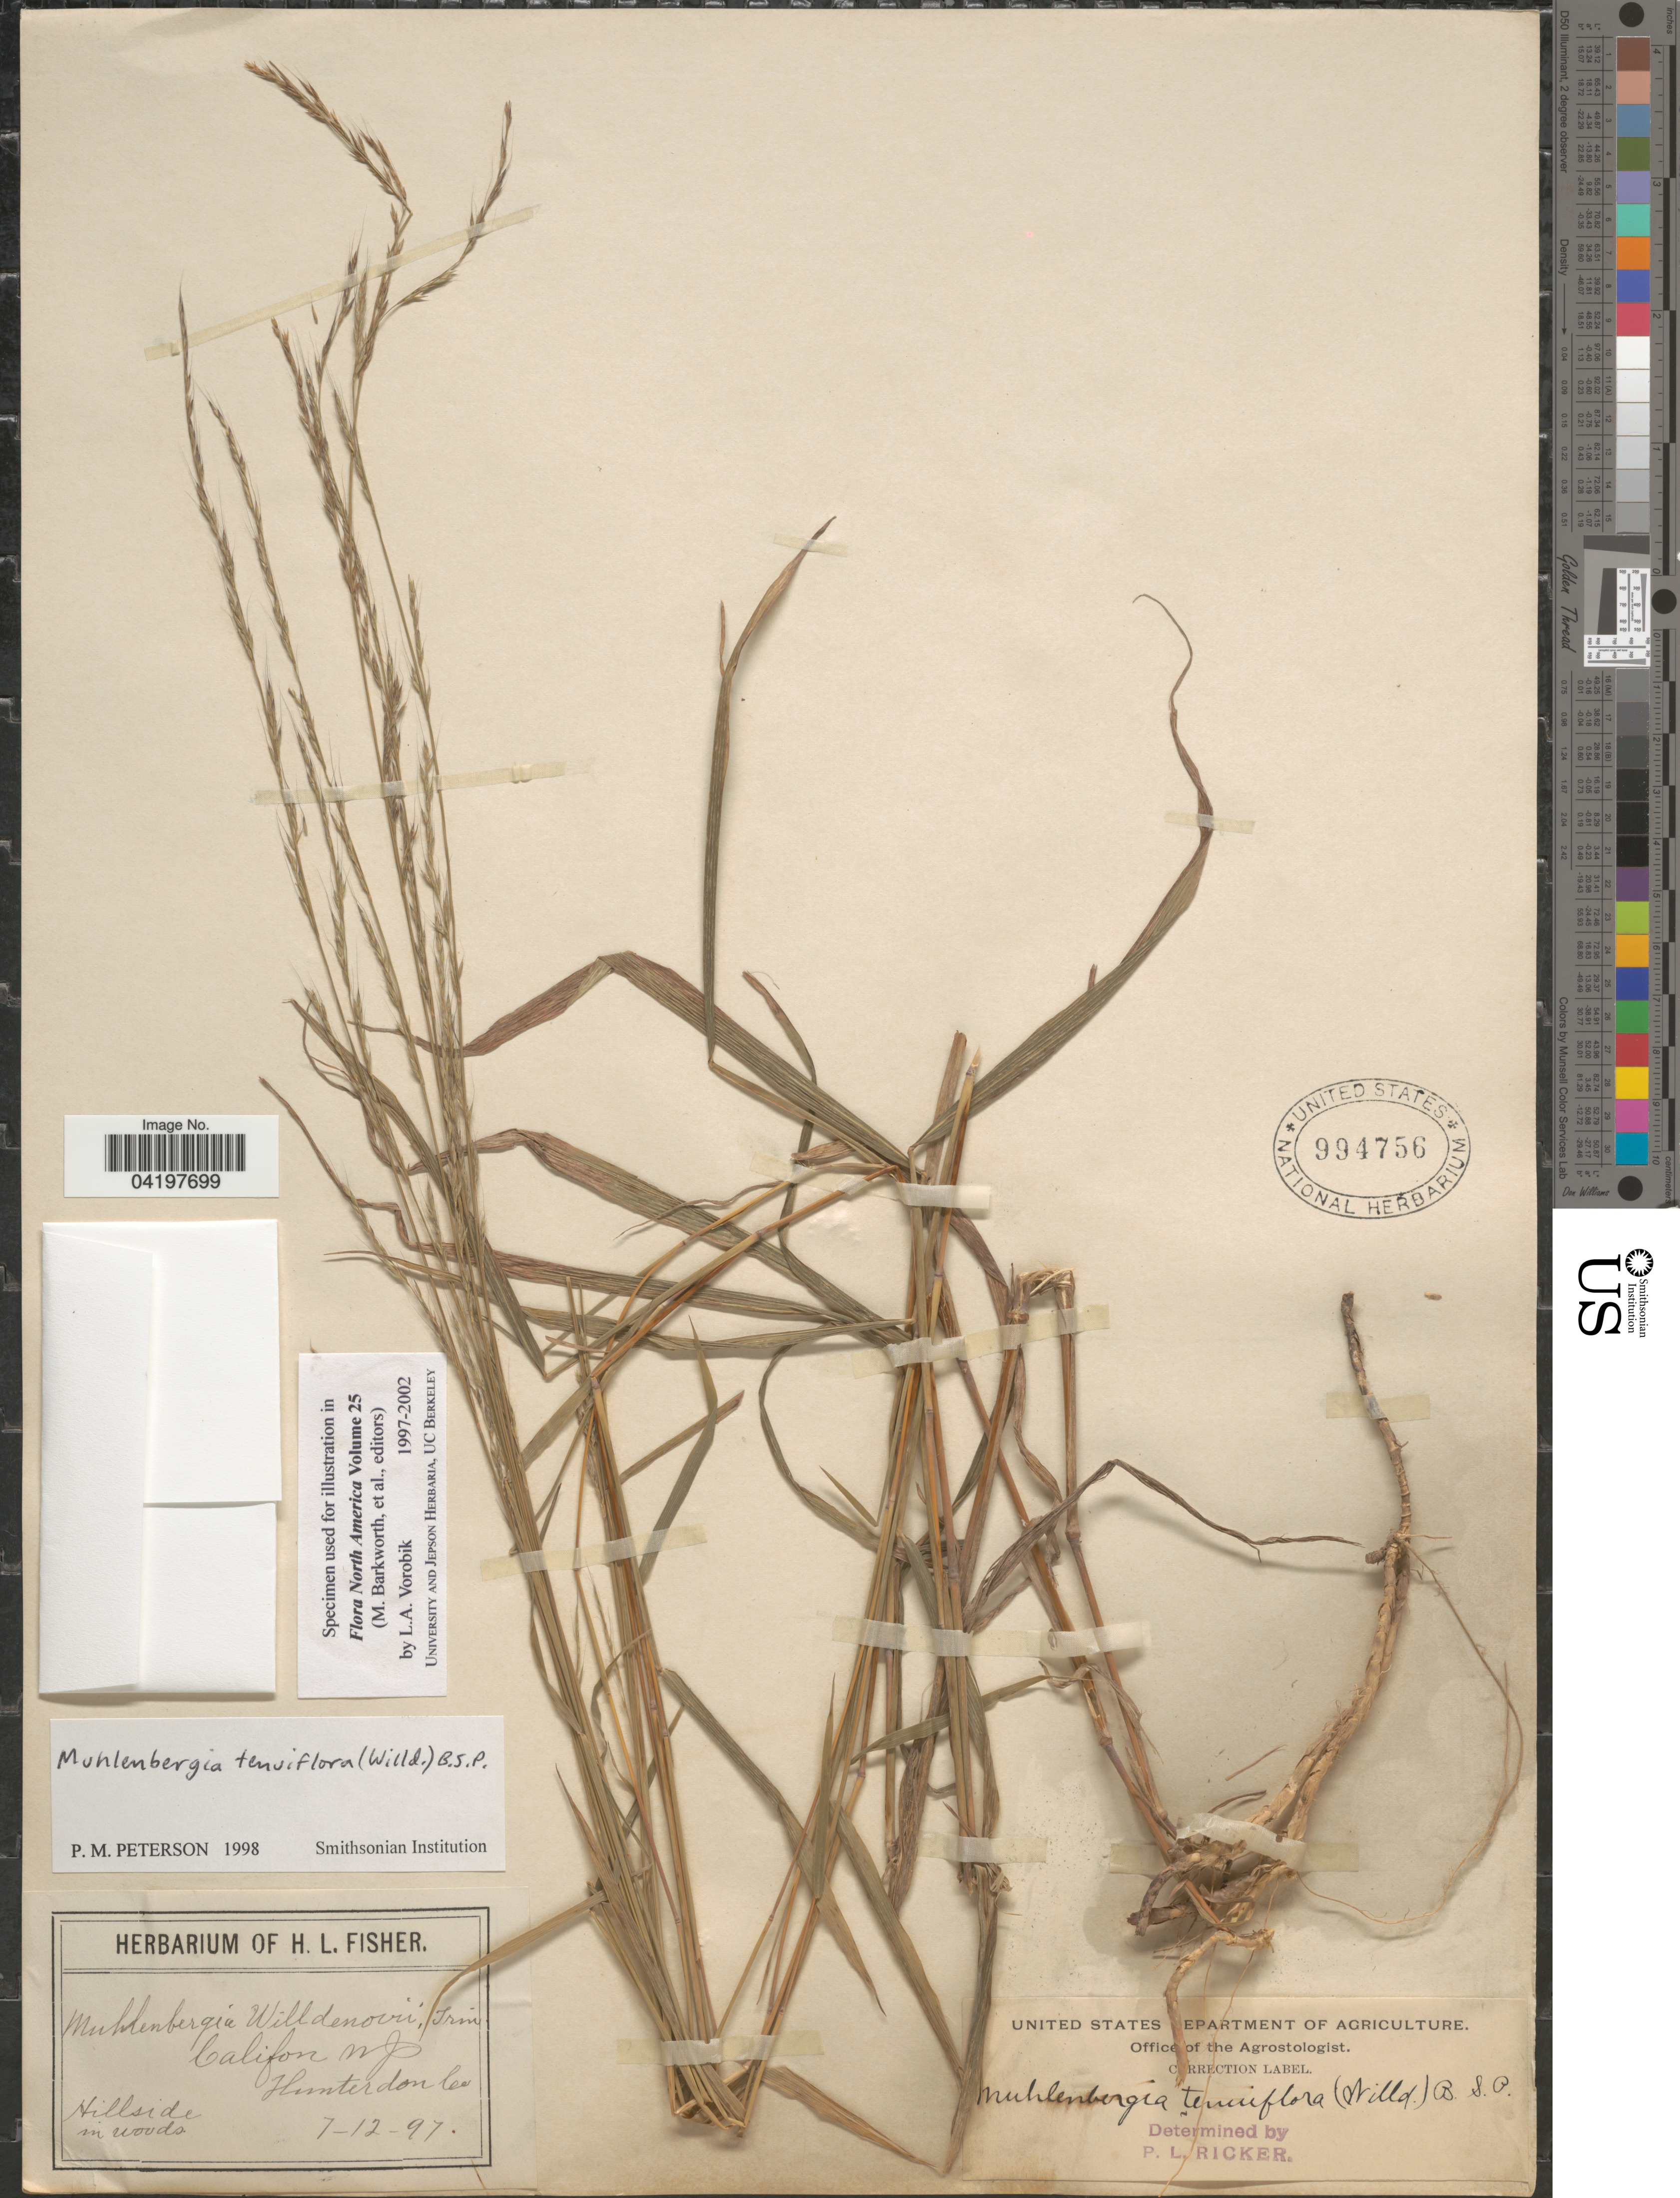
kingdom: Plantae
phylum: Tracheophyta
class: Liliopsida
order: Poales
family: Poaceae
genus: Muhlenbergia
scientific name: Muhlenbergia tenuiflora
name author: (Willd.) Britton, Stearns & Poggenb.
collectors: ex herb. of H. L. Fisher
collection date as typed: Transcribed d/m/y: 12/7/97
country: United States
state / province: New Jersey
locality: Califon. Hunterdon Co. Hillside in woods.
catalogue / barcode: US 994756